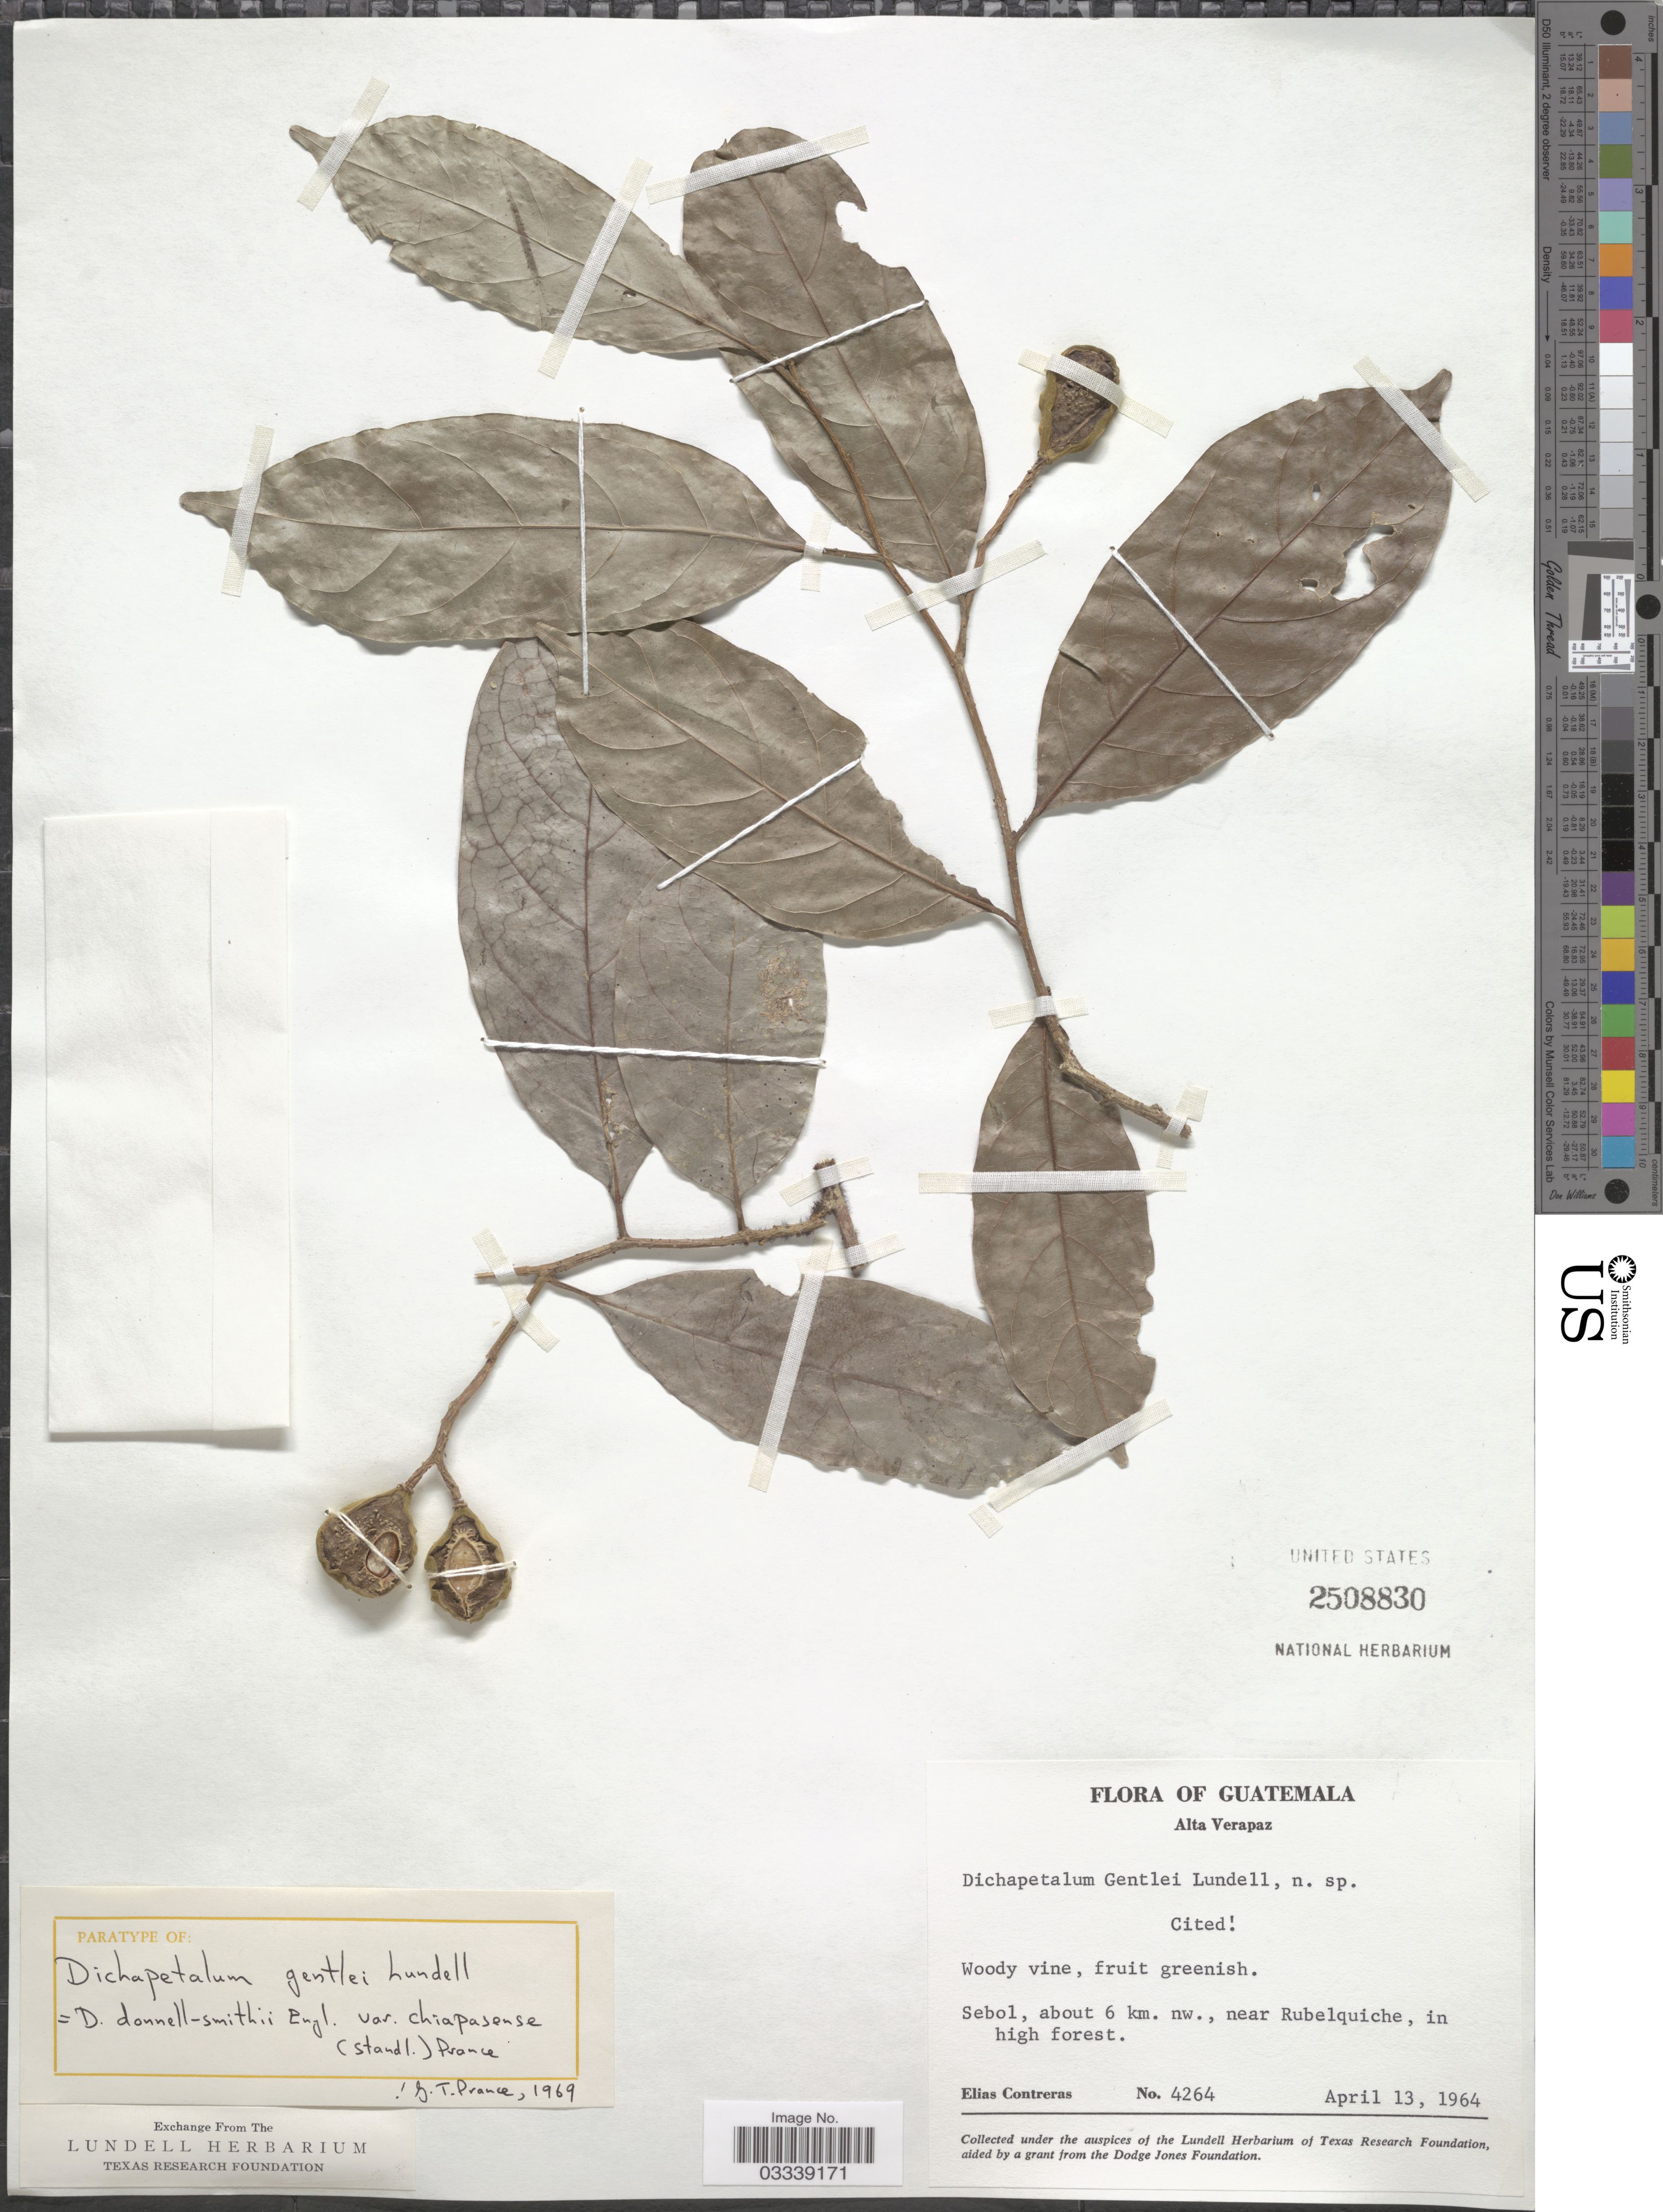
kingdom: Plantae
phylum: Tracheophyta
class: Magnoliopsida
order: Malpighiales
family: Dichapetalaceae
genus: Dichapetalum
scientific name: Dichapetalum donnell-smithii var. donnell-smithii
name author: Engl.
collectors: E. Contreras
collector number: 4264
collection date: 1964-04-13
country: Guatemala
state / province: Alta Verapaz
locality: Sebol, about 6 km. nw., near Rubelquiche.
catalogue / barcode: US 2508830